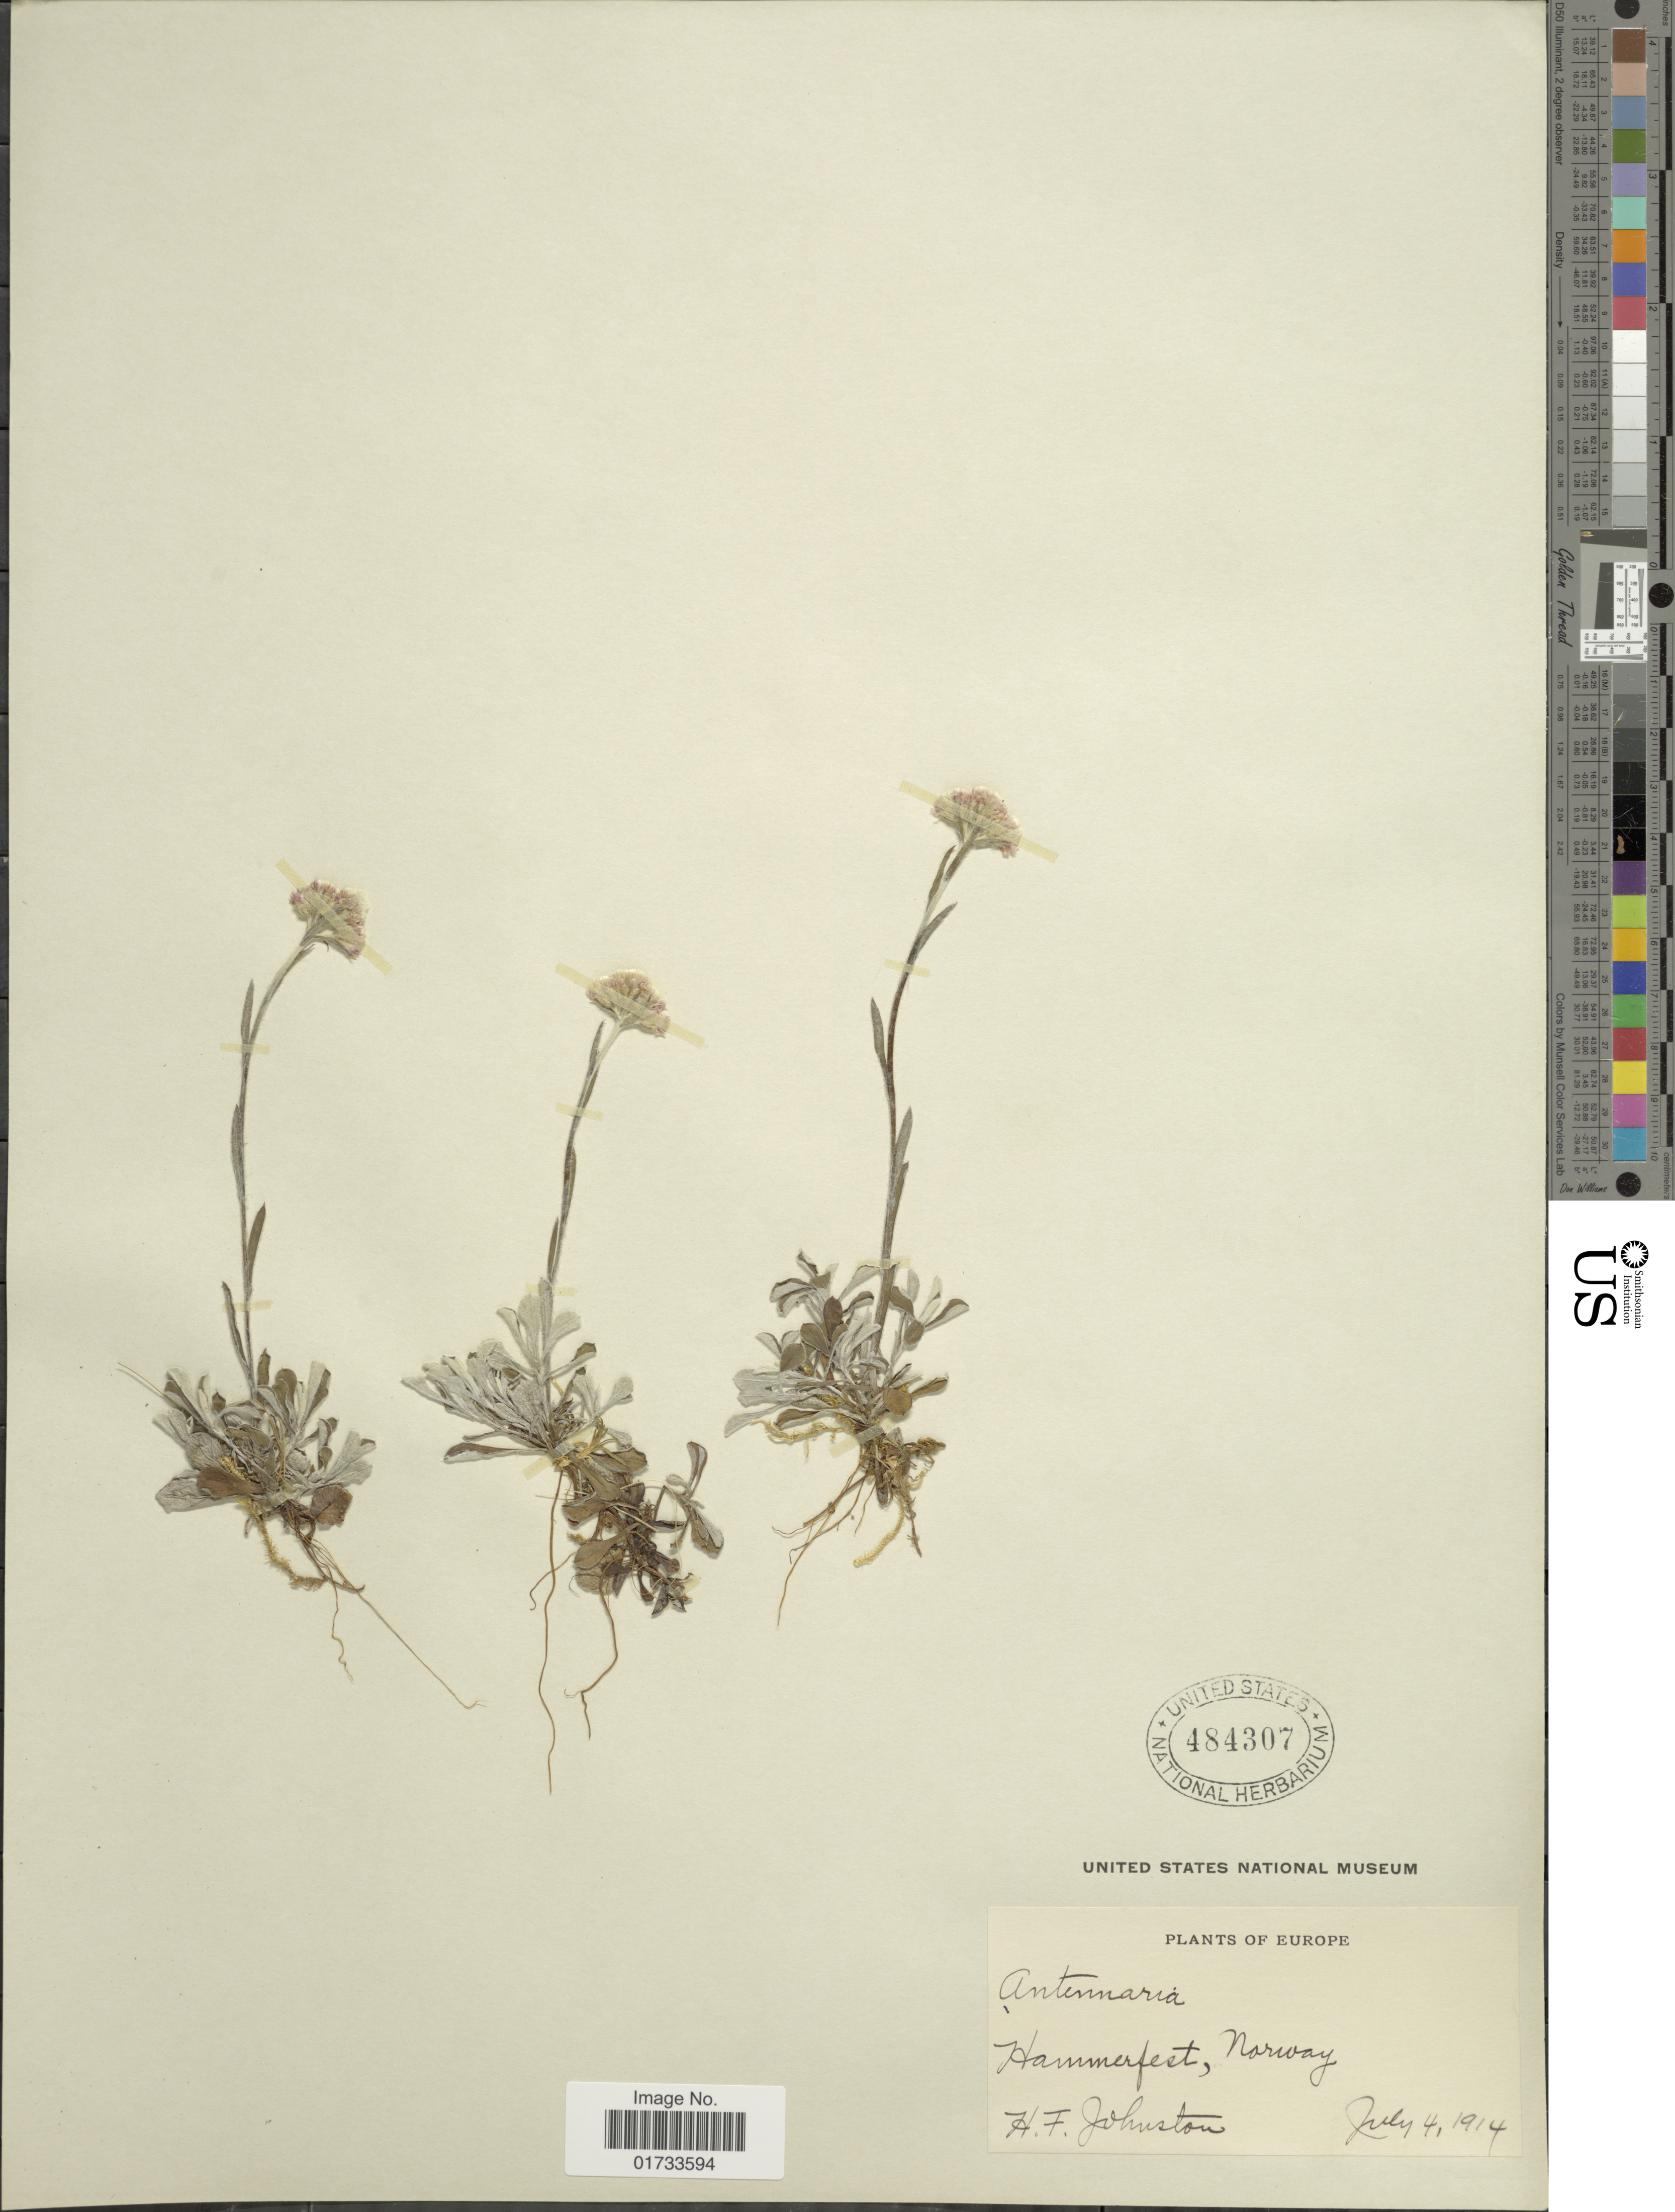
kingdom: Plantae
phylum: Tracheophyta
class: Magnoliopsida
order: Asterales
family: Asteraceae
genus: Antennaria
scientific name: Antennaria dioica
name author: (L.) Gaertn.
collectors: H. Johnston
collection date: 1914-07-04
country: Norway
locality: Europe, Hammerfest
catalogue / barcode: US 484307